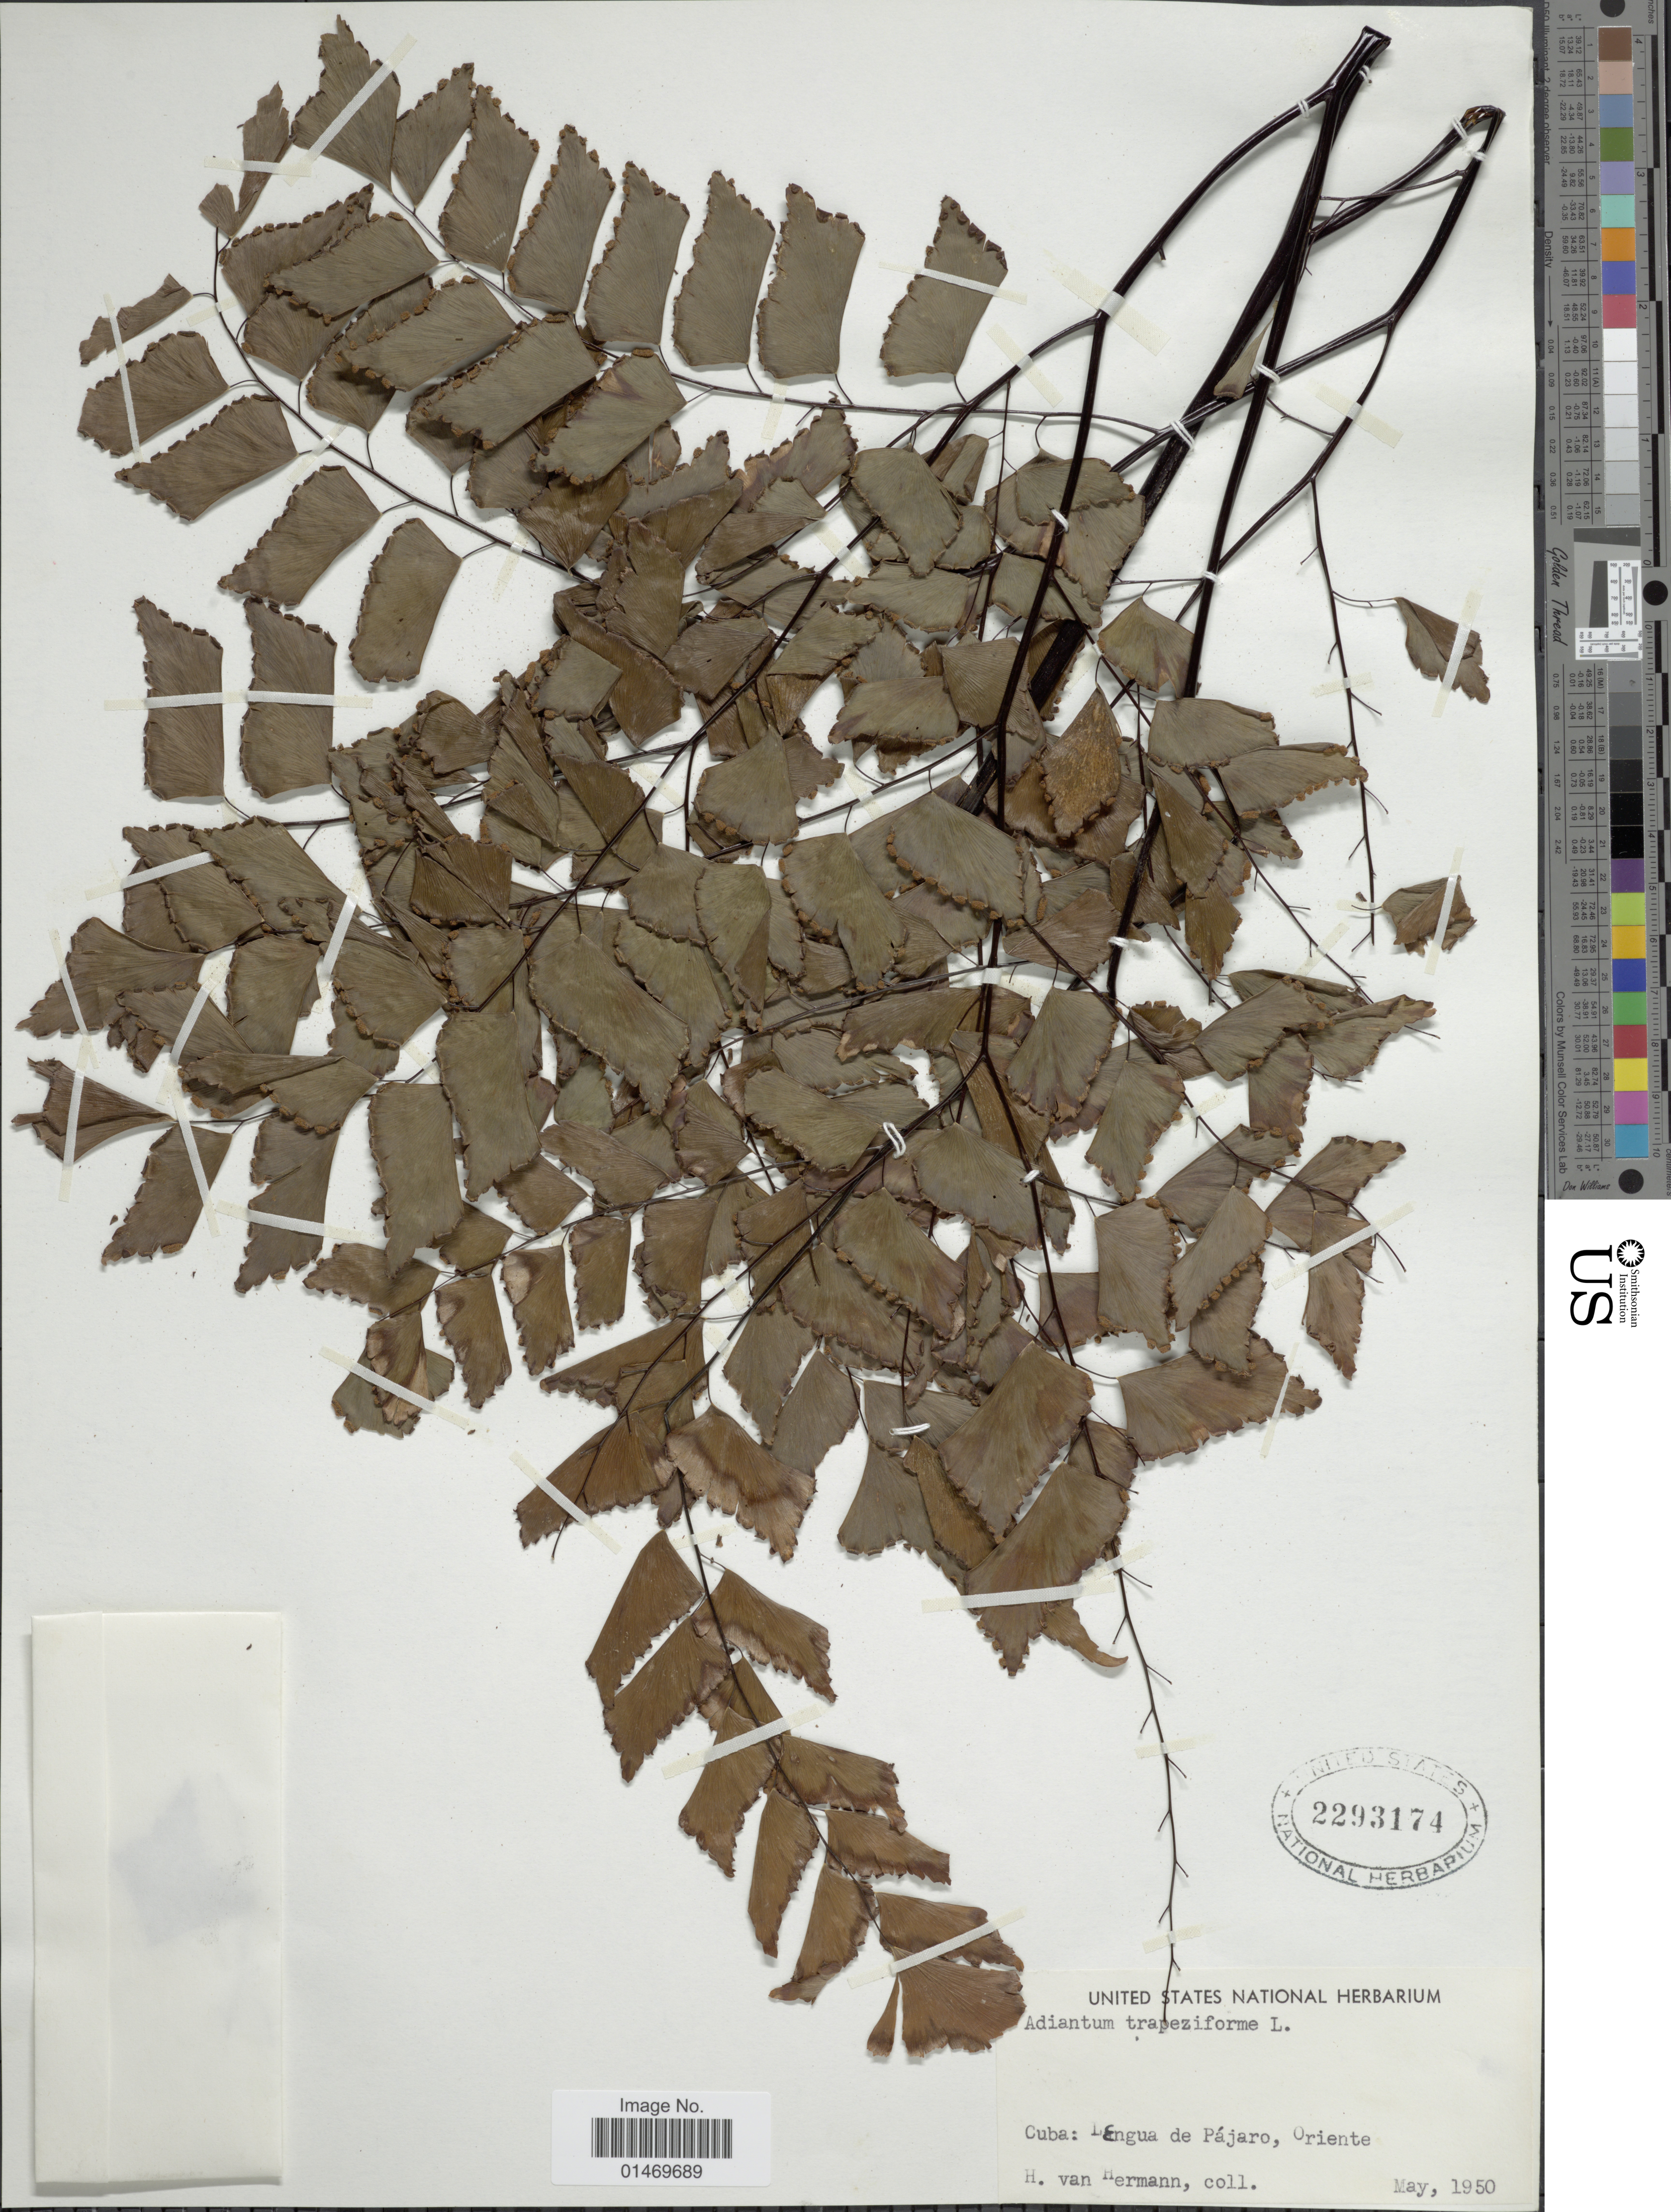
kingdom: Plantae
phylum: Tracheophyta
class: Polypodiopsida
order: Polypodiales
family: Pteridaceae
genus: Adiantum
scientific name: Adiantum trapeziforme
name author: L.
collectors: H. A. Van Hermann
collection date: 1950-05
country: Cuba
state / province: Oriente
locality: Lengua de Pajaro.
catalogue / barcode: US 2293174